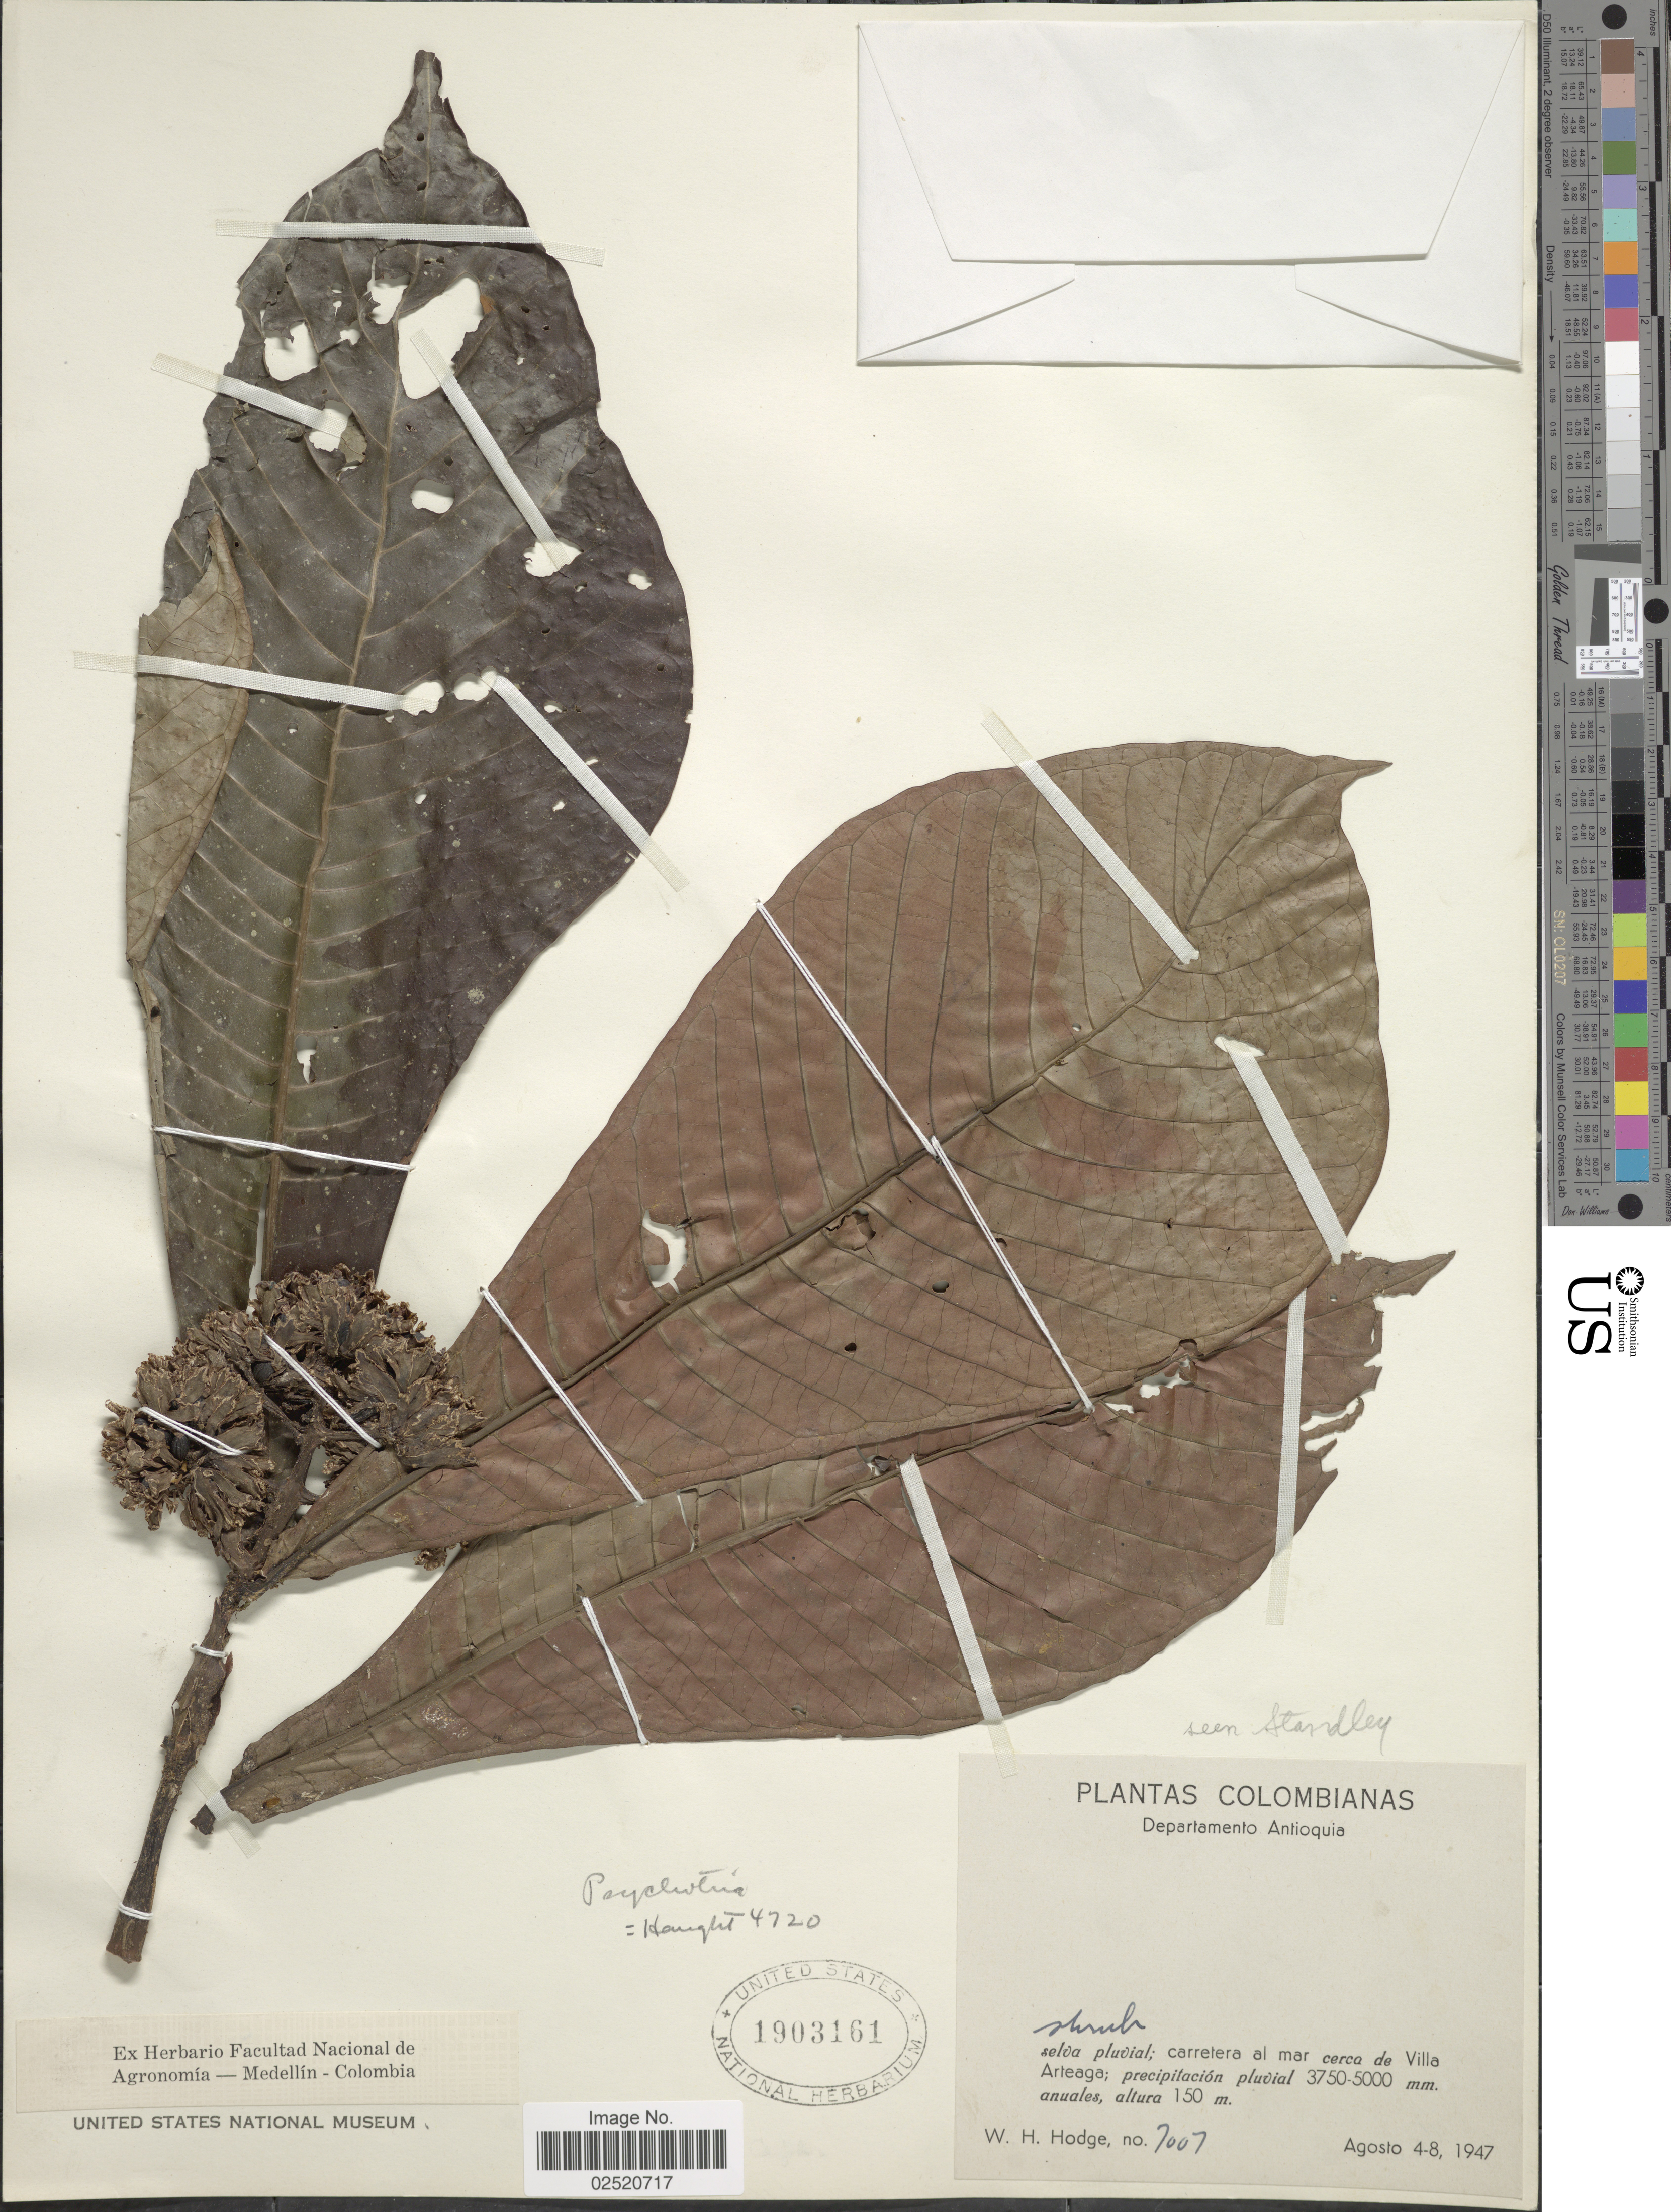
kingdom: Plantae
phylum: Tracheophyta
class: Magnoliopsida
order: Gentianales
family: Rubiaceae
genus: Psychotria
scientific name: Psychotria sp.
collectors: W. Hodge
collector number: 7007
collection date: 1947-08-04/1947-08-08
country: Colombia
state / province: Antioquia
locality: Cerca de Villa Arteaga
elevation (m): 150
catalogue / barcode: US 1903161